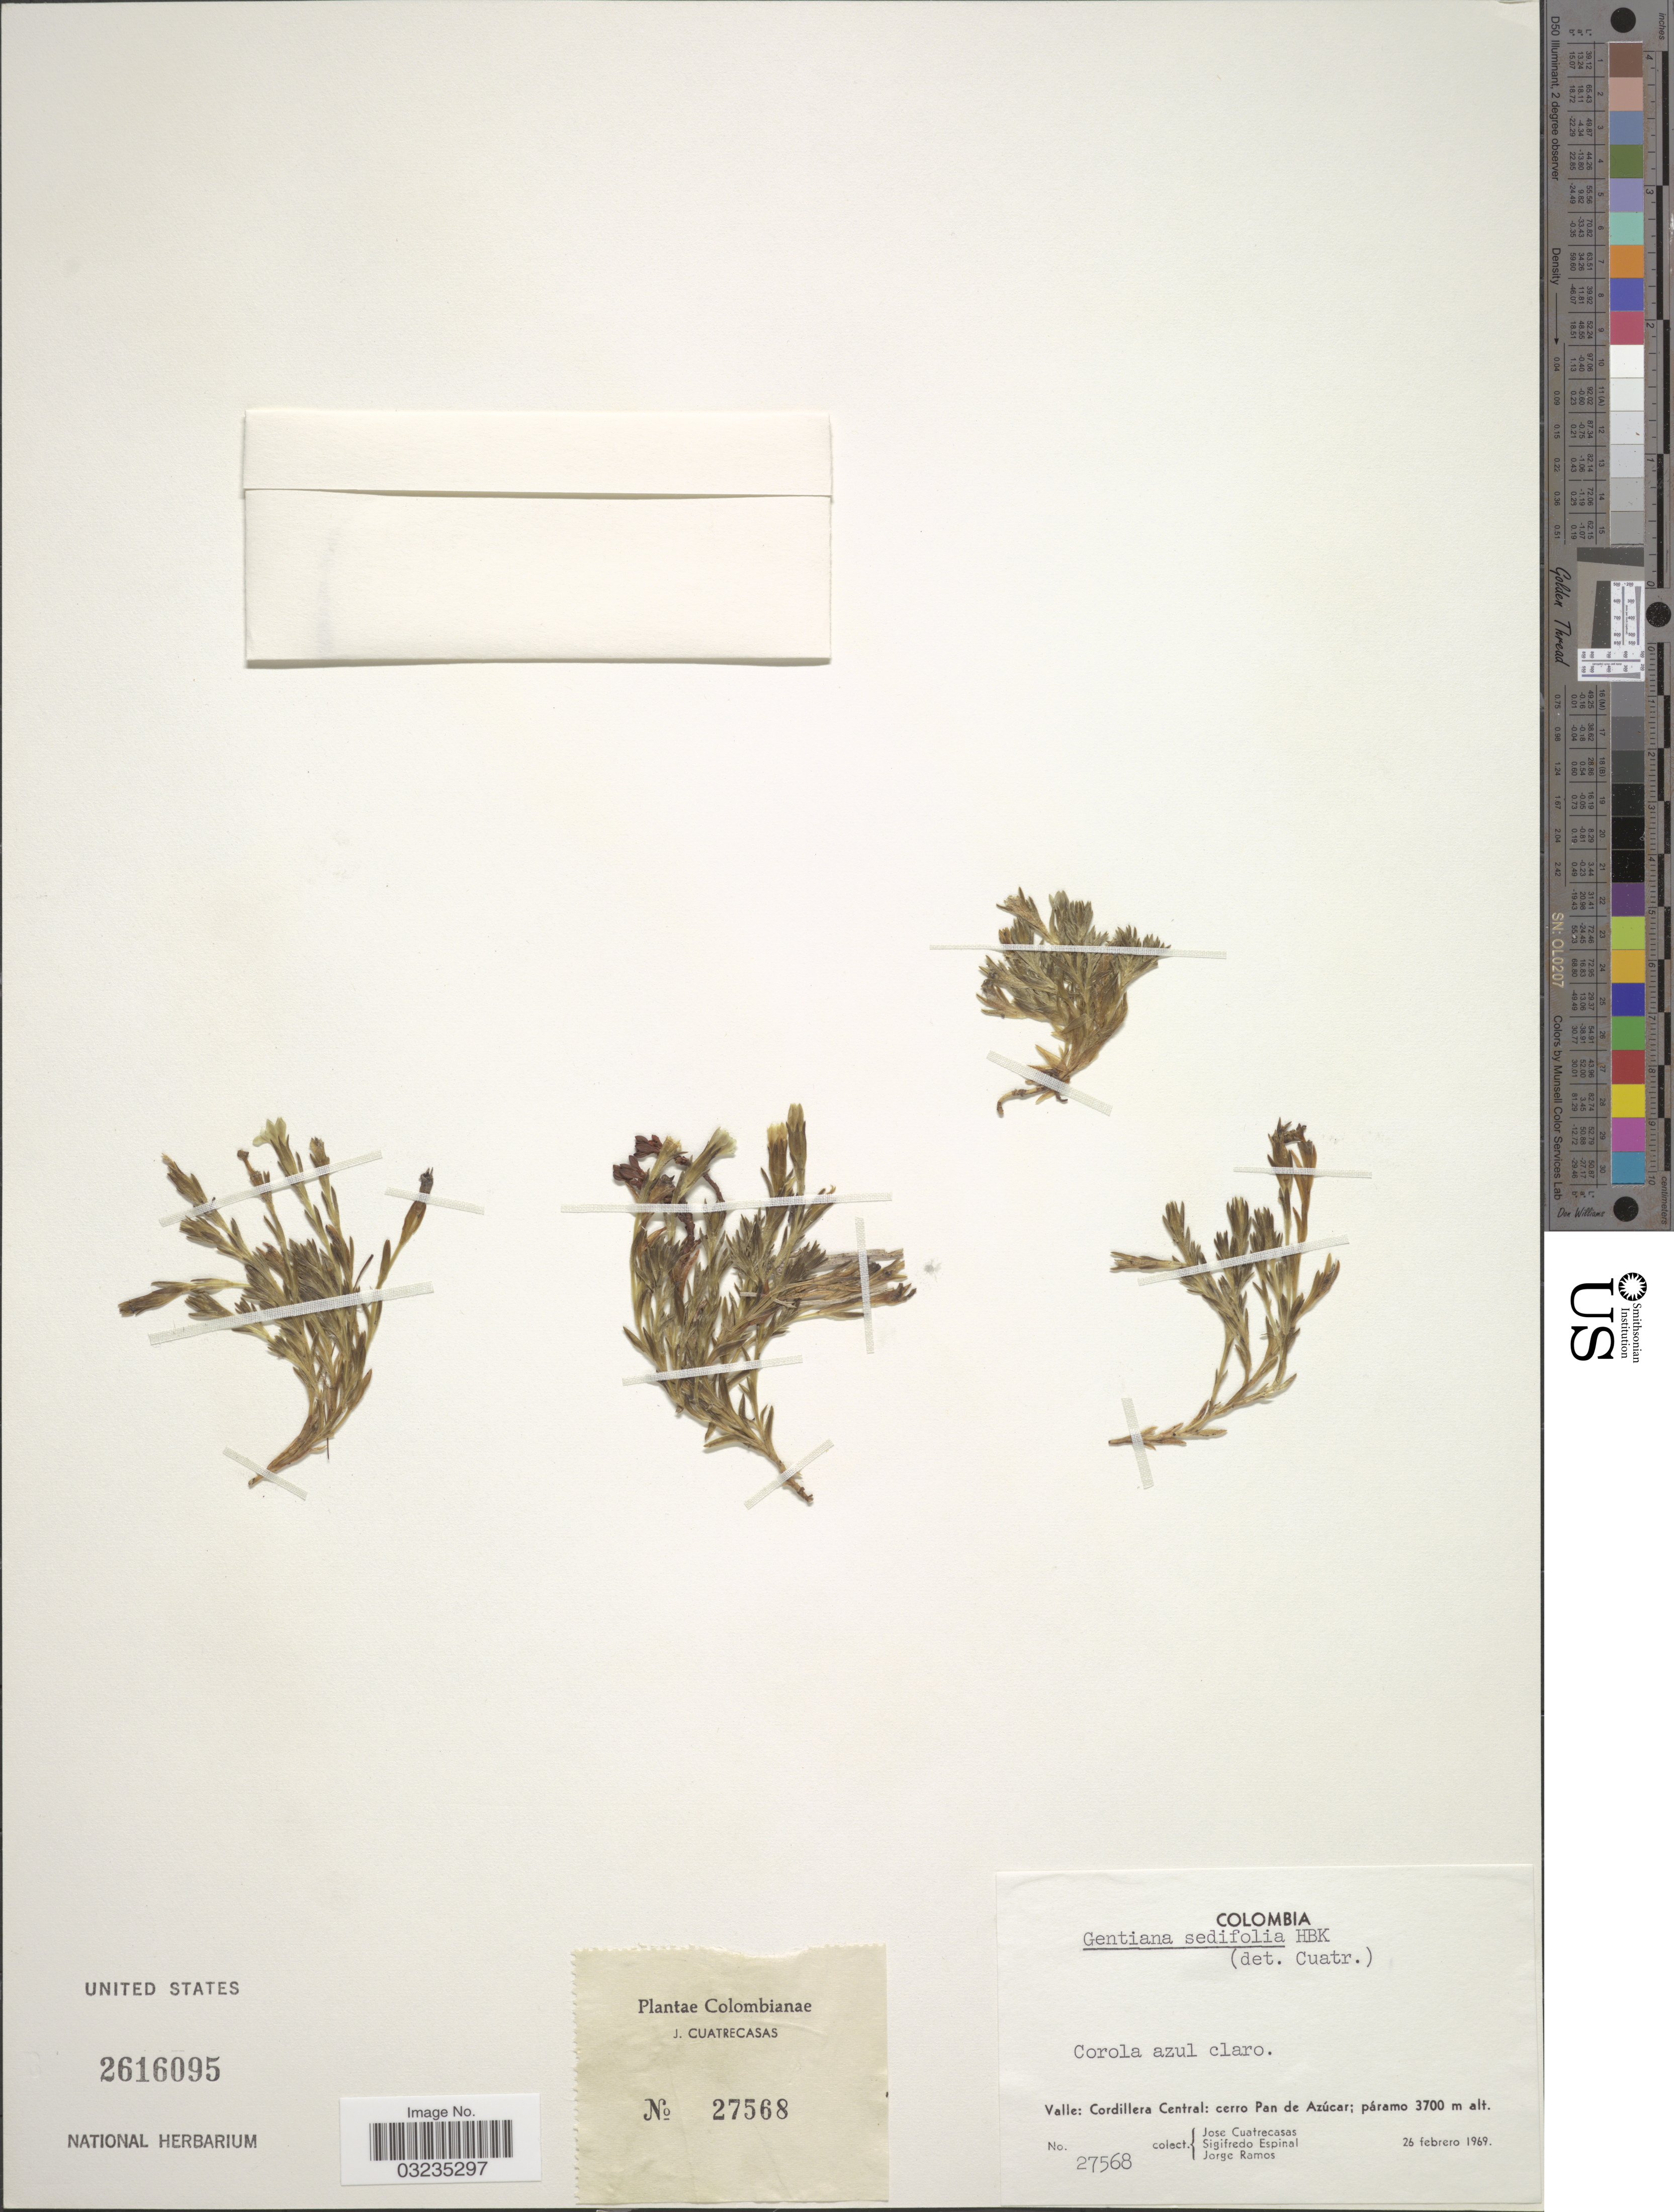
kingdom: Plantae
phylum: Tracheophyta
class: Magnoliopsida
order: Gentianales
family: Gentianaceae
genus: Gentiana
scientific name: Gentiana sedifolia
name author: Kunth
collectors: J. Cuatrecasas, S. Espinal & J. Ramos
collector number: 27568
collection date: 1969-02-26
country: Colombia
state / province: Valle del Cauca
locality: Valle: Cordillera Central: cerro Pan de Azúcar.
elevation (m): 3700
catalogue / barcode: US 2616095